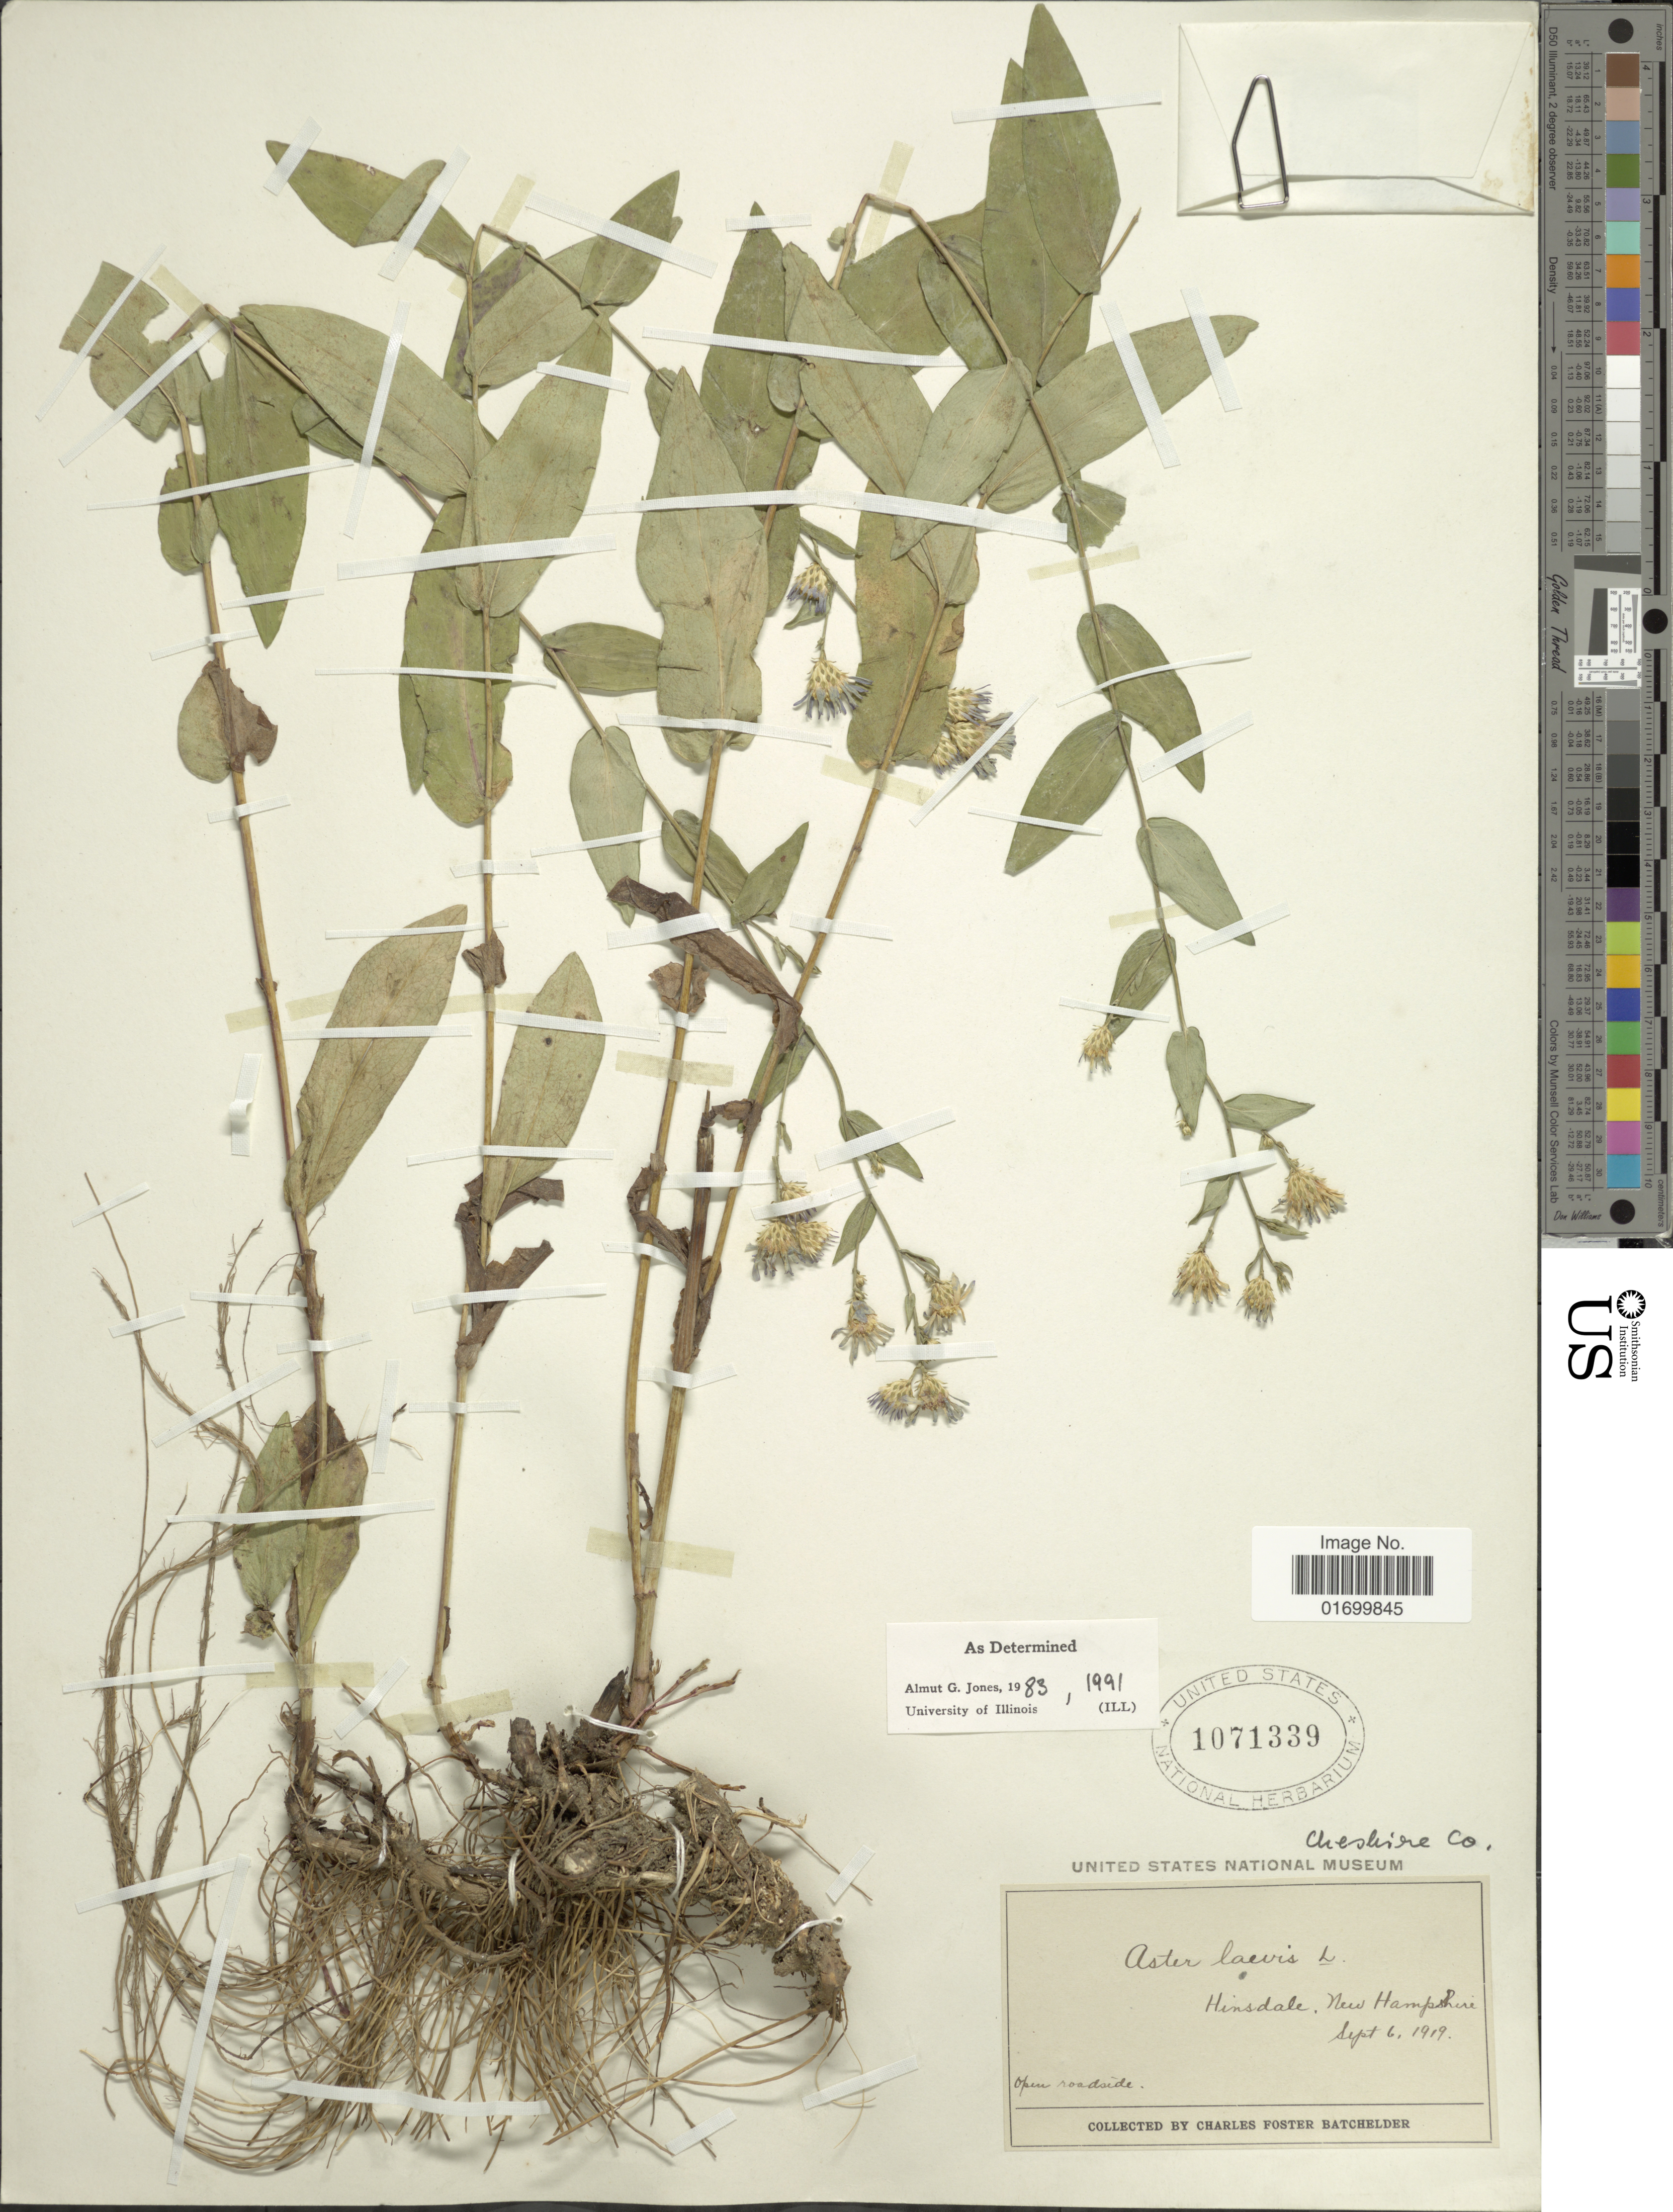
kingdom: Plantae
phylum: Tracheophyta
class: Magnoliopsida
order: Asterales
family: Asteraceae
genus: Symphyotrichum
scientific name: Symphyotrichum laeve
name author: (L.) Á. Löve & D. Löve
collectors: C. Batchelder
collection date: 1919-09-06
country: United States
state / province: New Hampshire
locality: Hinsdale. Open roadside.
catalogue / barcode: US 1071339